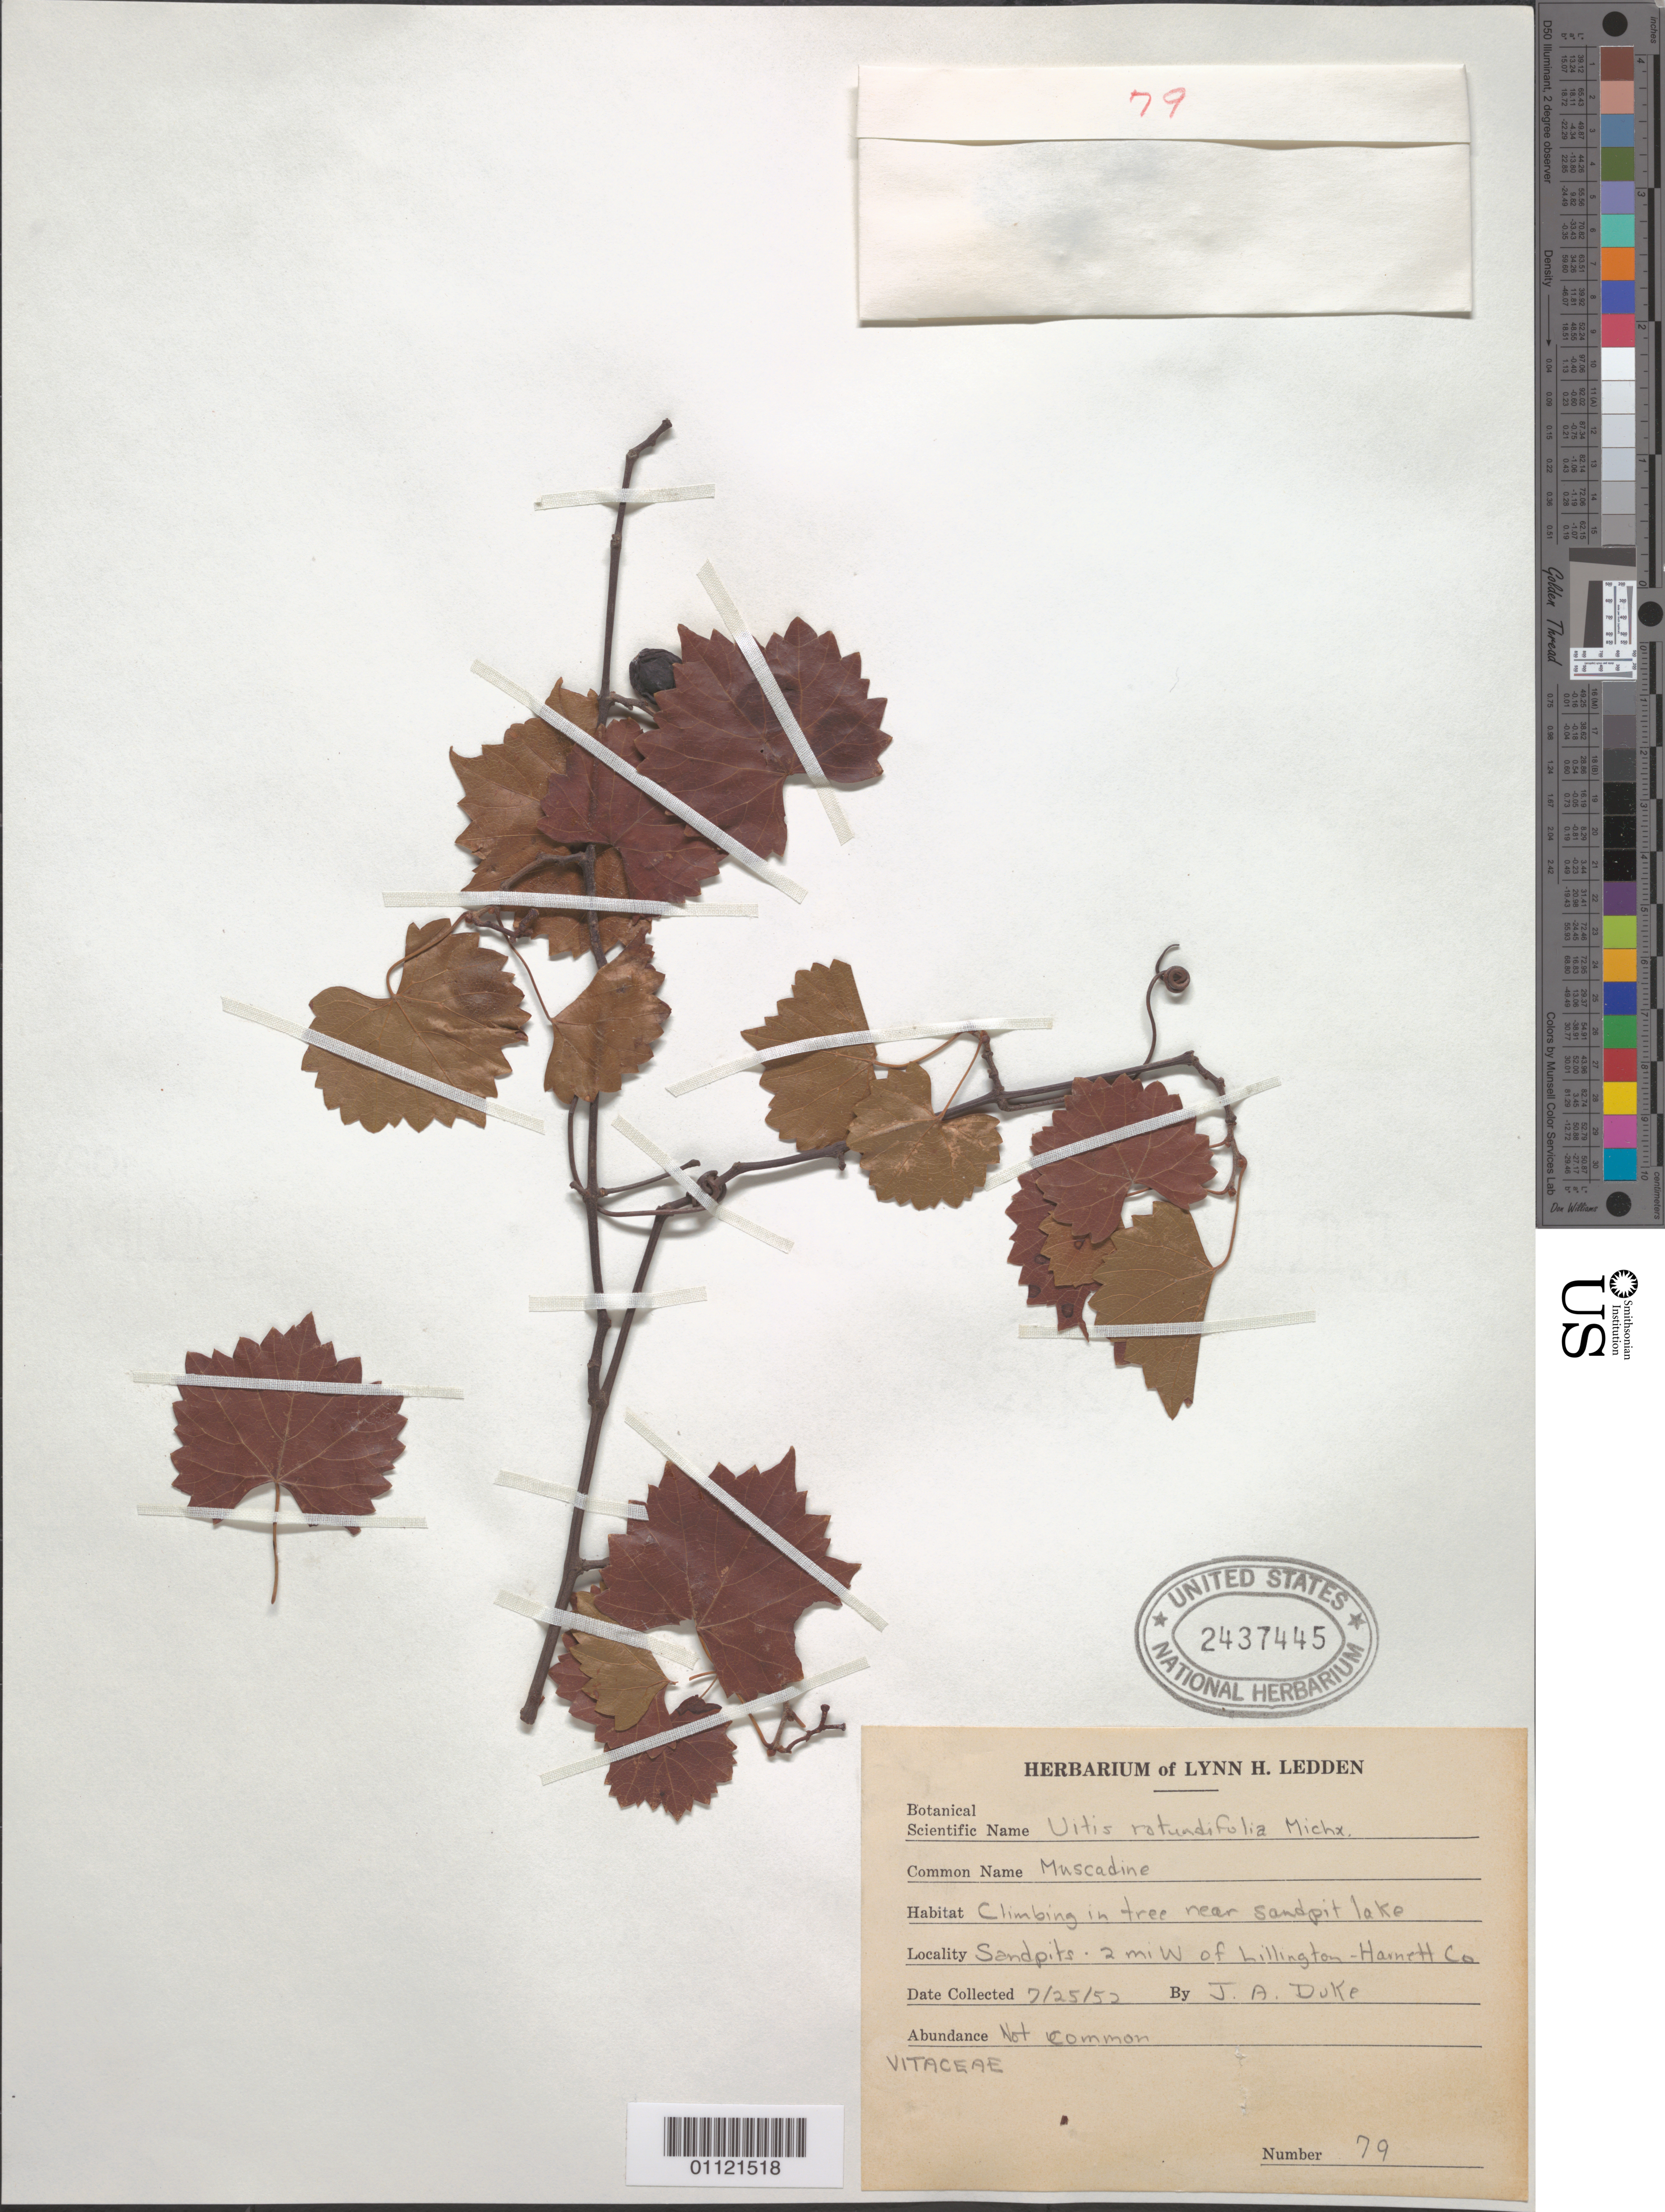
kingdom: Plantae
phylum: Tracheophyta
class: Magnoliopsida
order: Vitales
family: Vitaceae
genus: Vitis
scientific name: Vitis rotundifolia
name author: Michx.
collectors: J. A. Duke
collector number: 78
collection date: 1952-07-25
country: United States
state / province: North Carolina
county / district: Harnett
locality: Sandpits, 2 mi w of Billington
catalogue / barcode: US 2437445